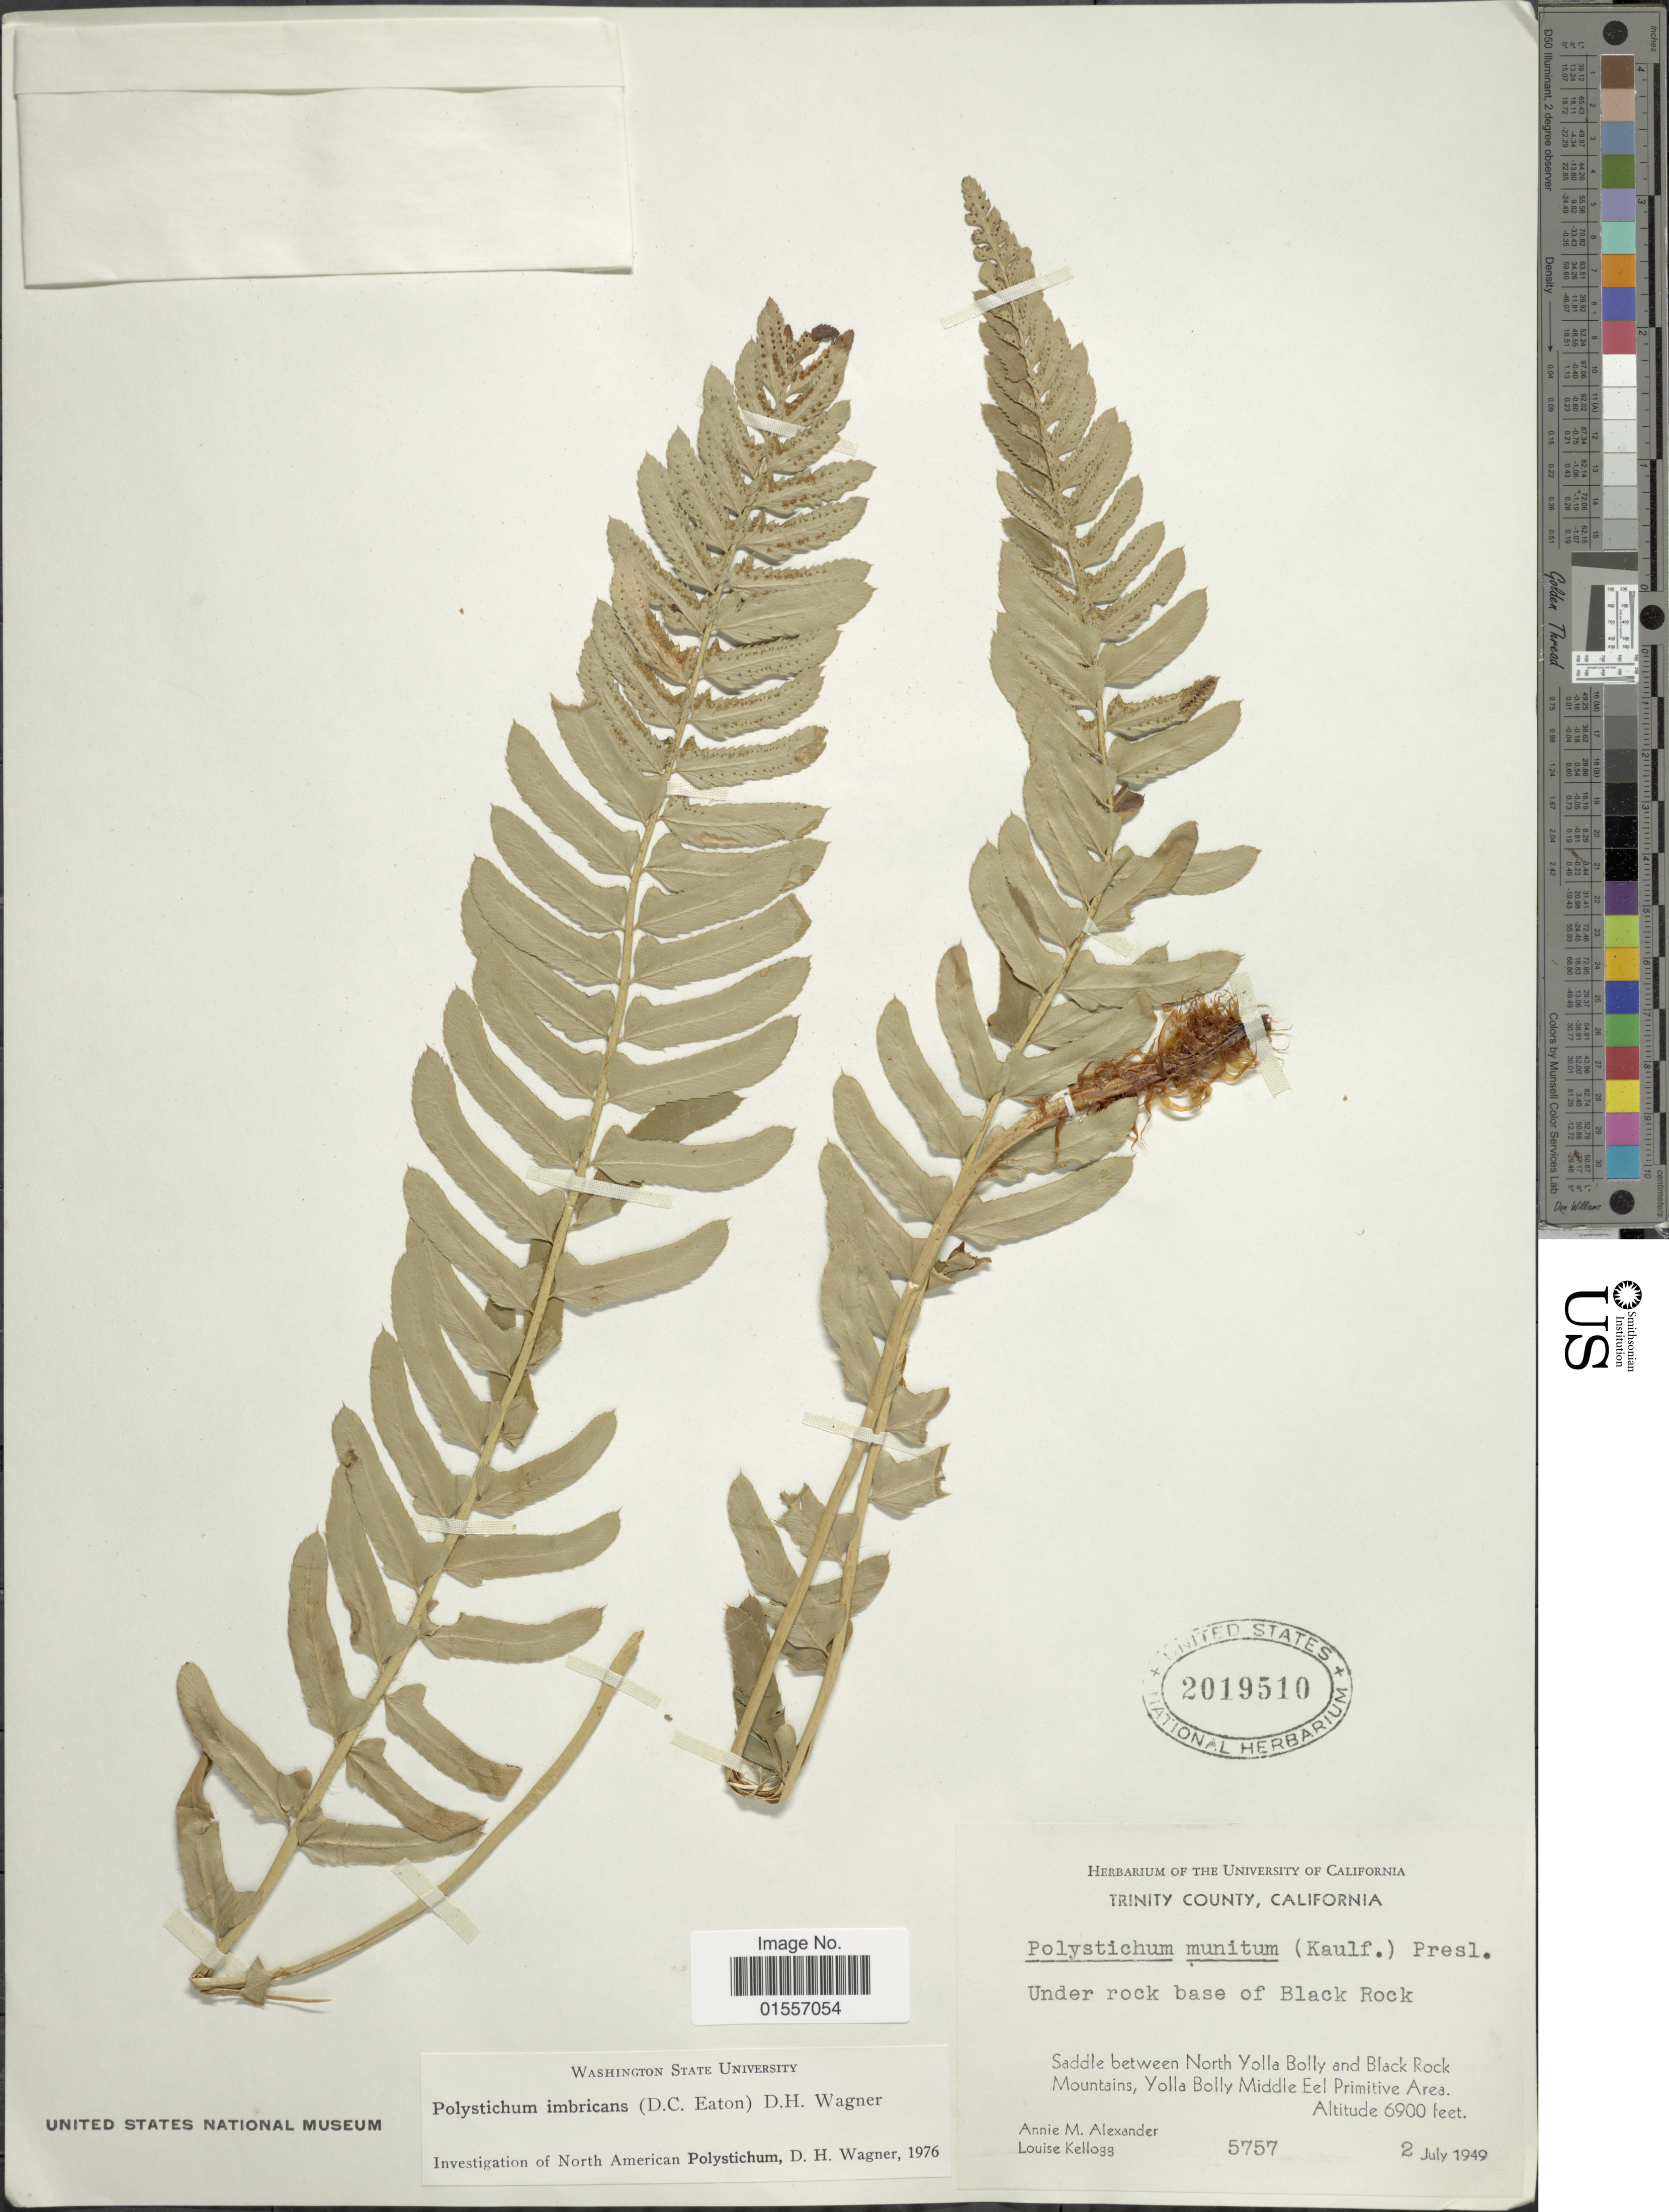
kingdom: Plantae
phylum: Tracheophyta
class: Polypodiopsida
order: Polypodiales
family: Dryopteridaceae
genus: Polystichum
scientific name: Polystichum imbricans subsp. imbricans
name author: (D.C. Eaton) D.H. Wagner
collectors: A. M. Alexander & L. Kellogg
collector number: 5757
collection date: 1949-07-02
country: United States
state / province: California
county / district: Trinity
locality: Trinity County, California, Under rock base of Black Rock, Saddle between North Yolla Bolly and Black Rock Mountains, Yolla Bolly Middle Eel Primitive Area.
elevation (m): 2103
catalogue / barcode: US 2019510